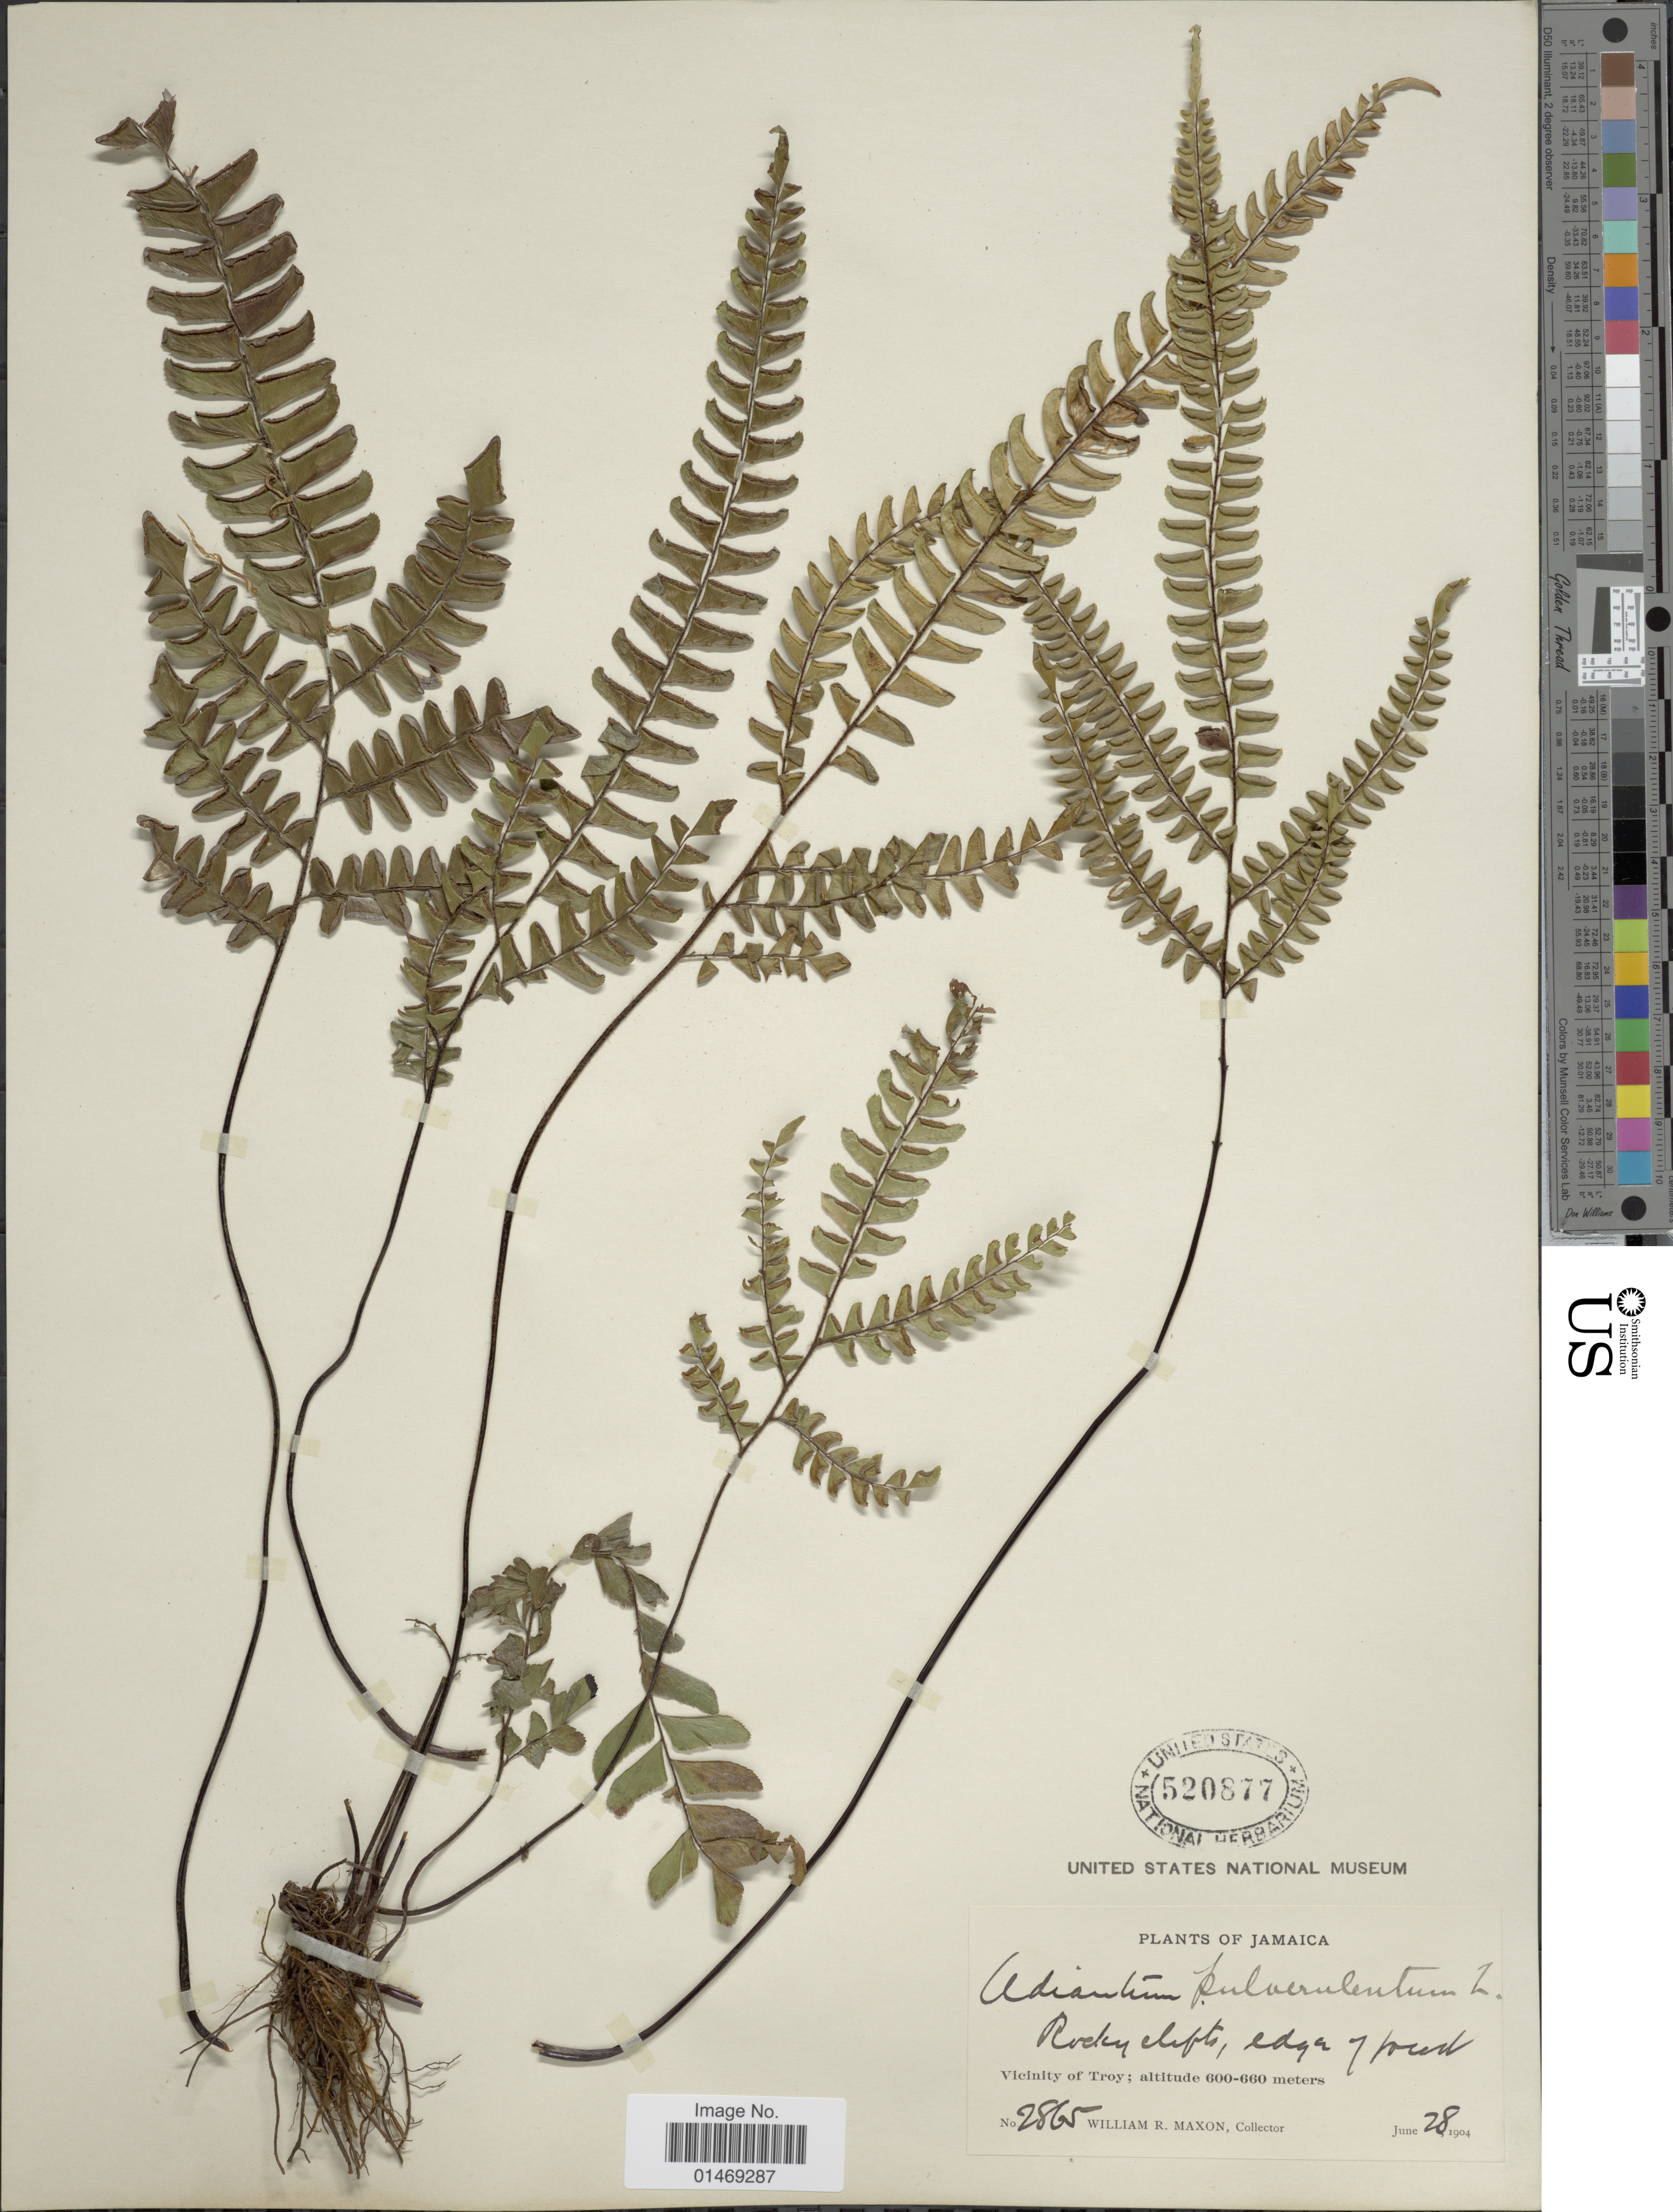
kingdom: Plantae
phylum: Tracheophyta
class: Polypodiopsida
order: Polypodiales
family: Pteridaceae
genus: Adiantum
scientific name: Adiantum pulverulentum var. caudatum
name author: Jenman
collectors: W. R. Maxon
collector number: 2865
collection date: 1904-06-28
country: Jamaica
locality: Vicinity of Troy, Rocky cliffs, edge of forest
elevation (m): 600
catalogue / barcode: US 520877